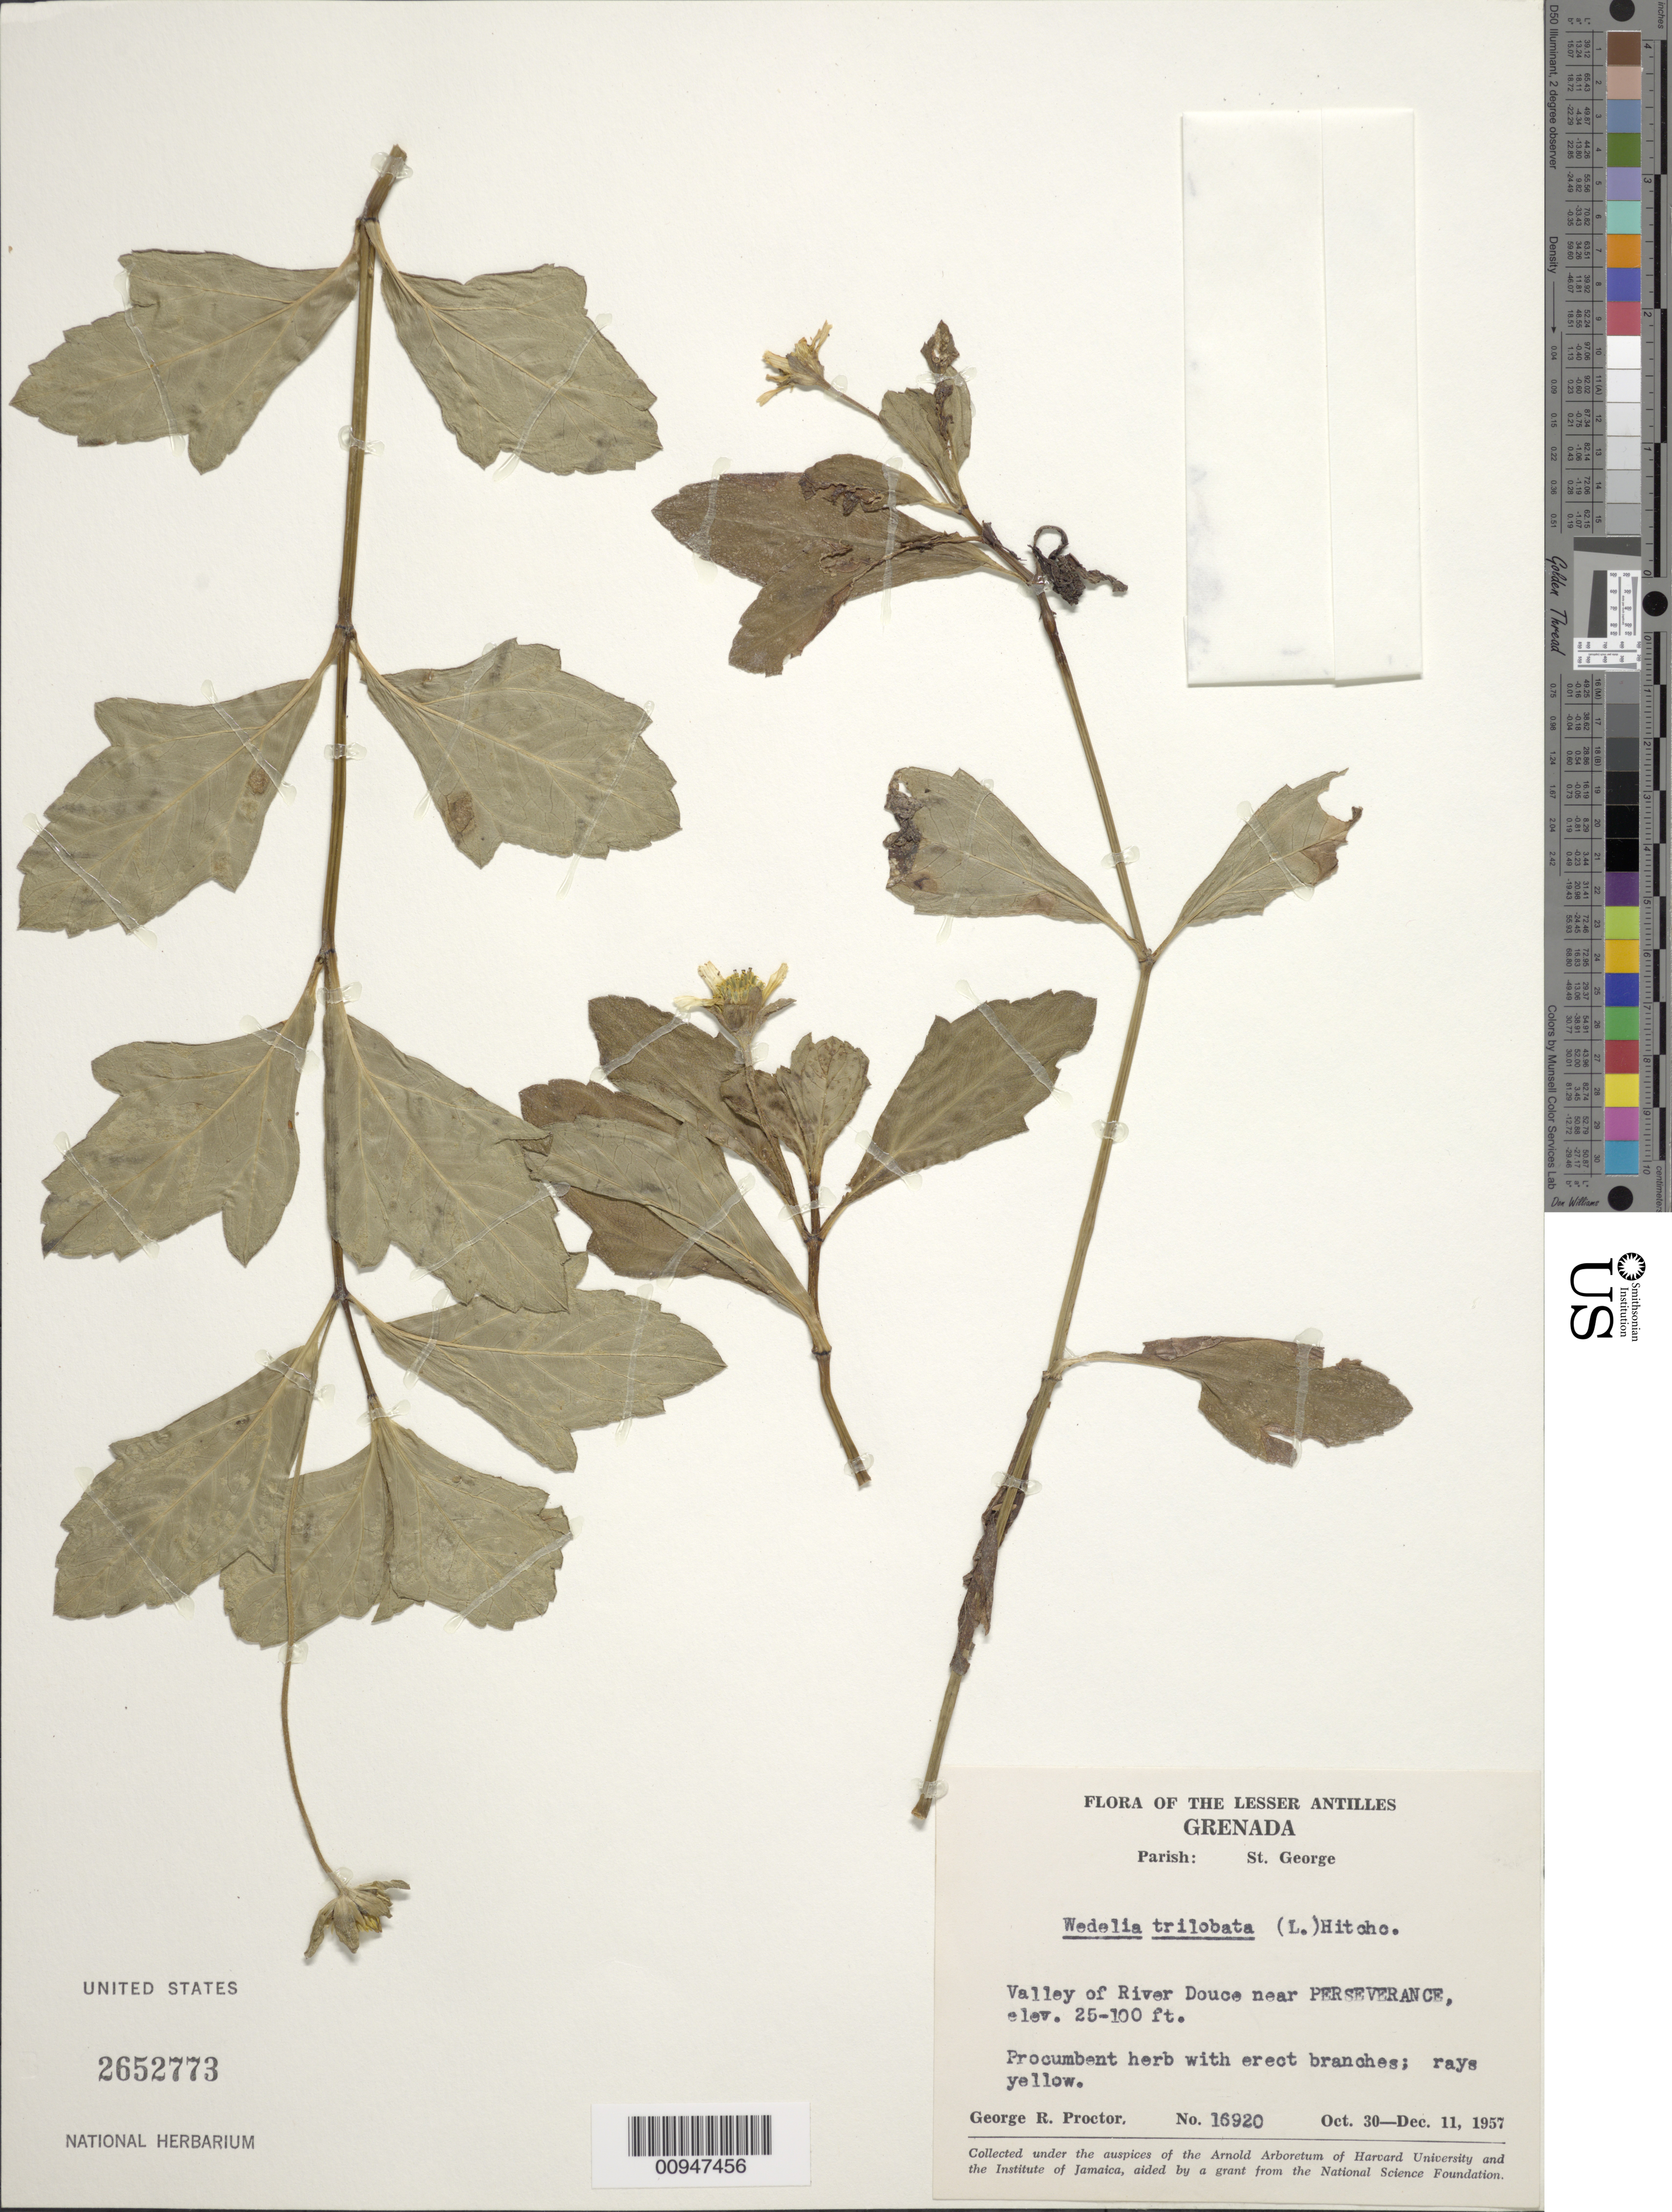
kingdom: Plantae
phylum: Tracheophyta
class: Magnoliopsida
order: Asterales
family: Asteraceae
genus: Sphagneticola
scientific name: Sphagneticola trilobata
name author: (L.) Pruski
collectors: G. R. Proctor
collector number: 16920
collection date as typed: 30 Oct 1957 to 11 Dec 1957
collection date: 1957-10-30/1957-12-11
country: Grenada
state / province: Saint George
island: Grenada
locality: Valley of River Douce near Perseverance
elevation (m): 8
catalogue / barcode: US 2652773